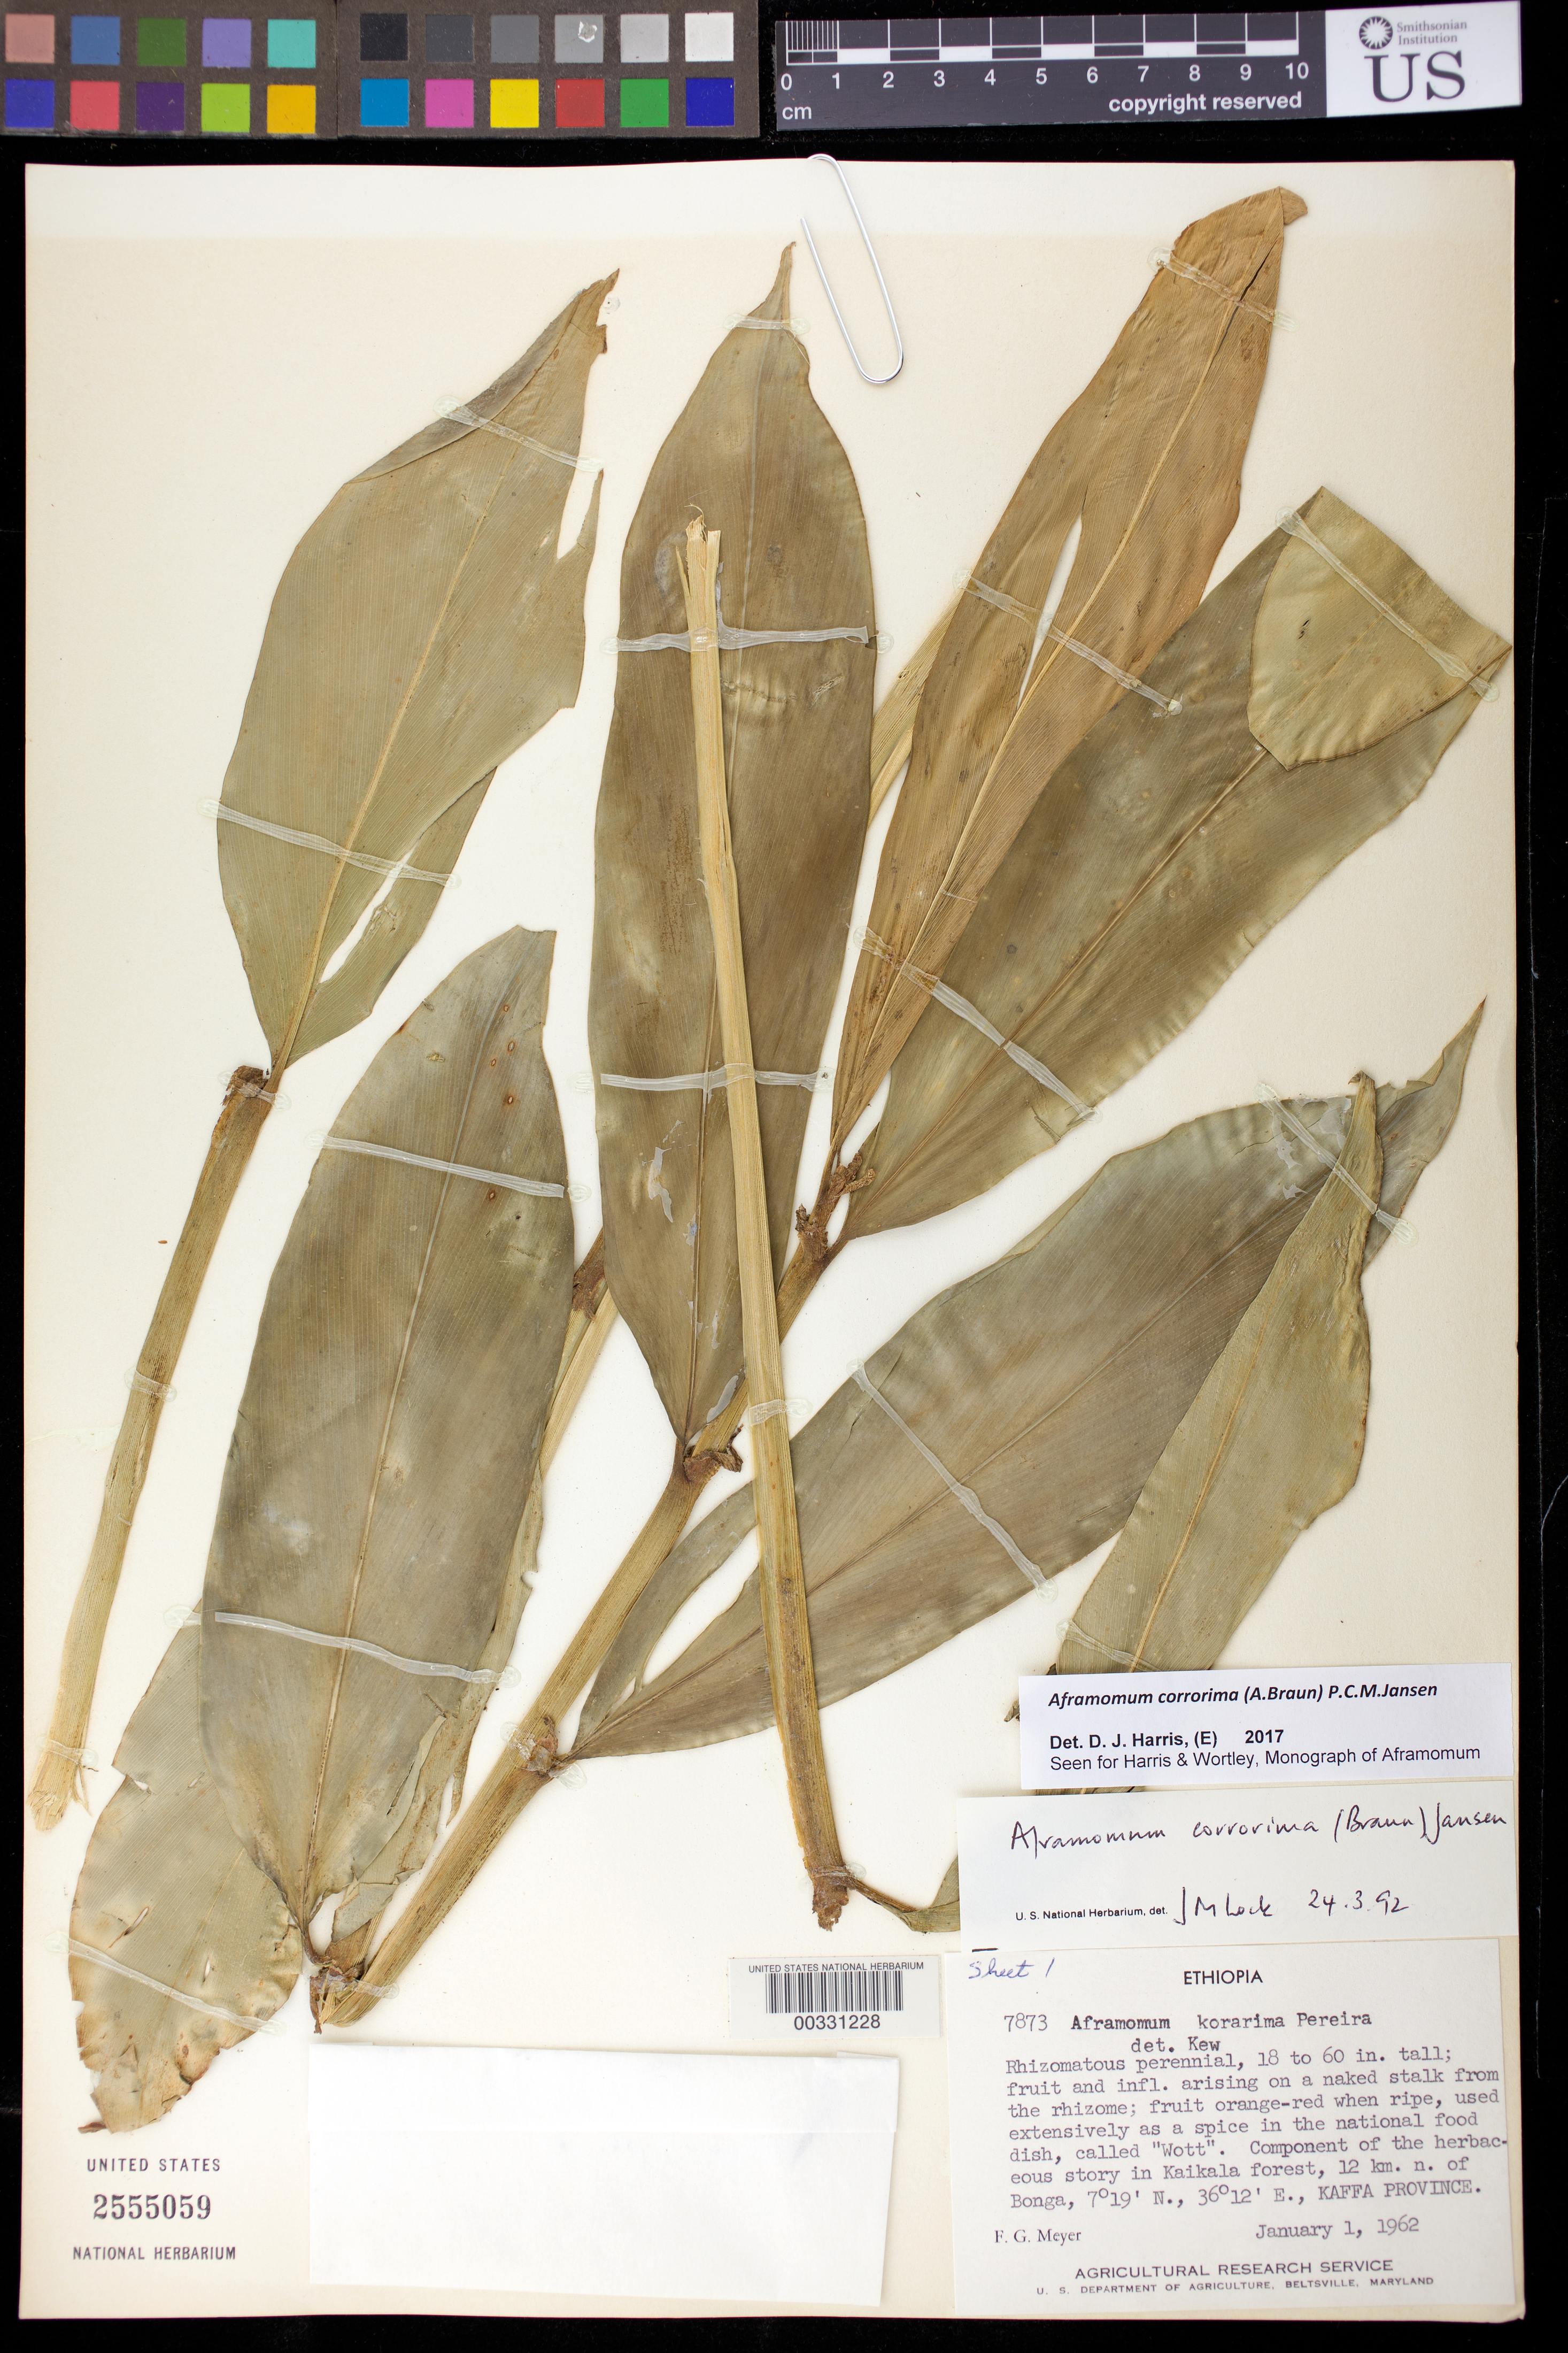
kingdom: Plantae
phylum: Tracheophyta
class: Liliopsida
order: Zingiberales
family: Zingiberaceae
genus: Aframomum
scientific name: Aframomum corrorima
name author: (A. Braun) P.C.M. Jansen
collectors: F. G. Meyer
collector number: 7873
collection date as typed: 01 Jan 1962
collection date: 1962-01-01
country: Ethiopia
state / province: South West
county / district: Keffa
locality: Kaffa prov, component of herbaceous story in kaikala forest, 12 km n of bonga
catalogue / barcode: US 2555059